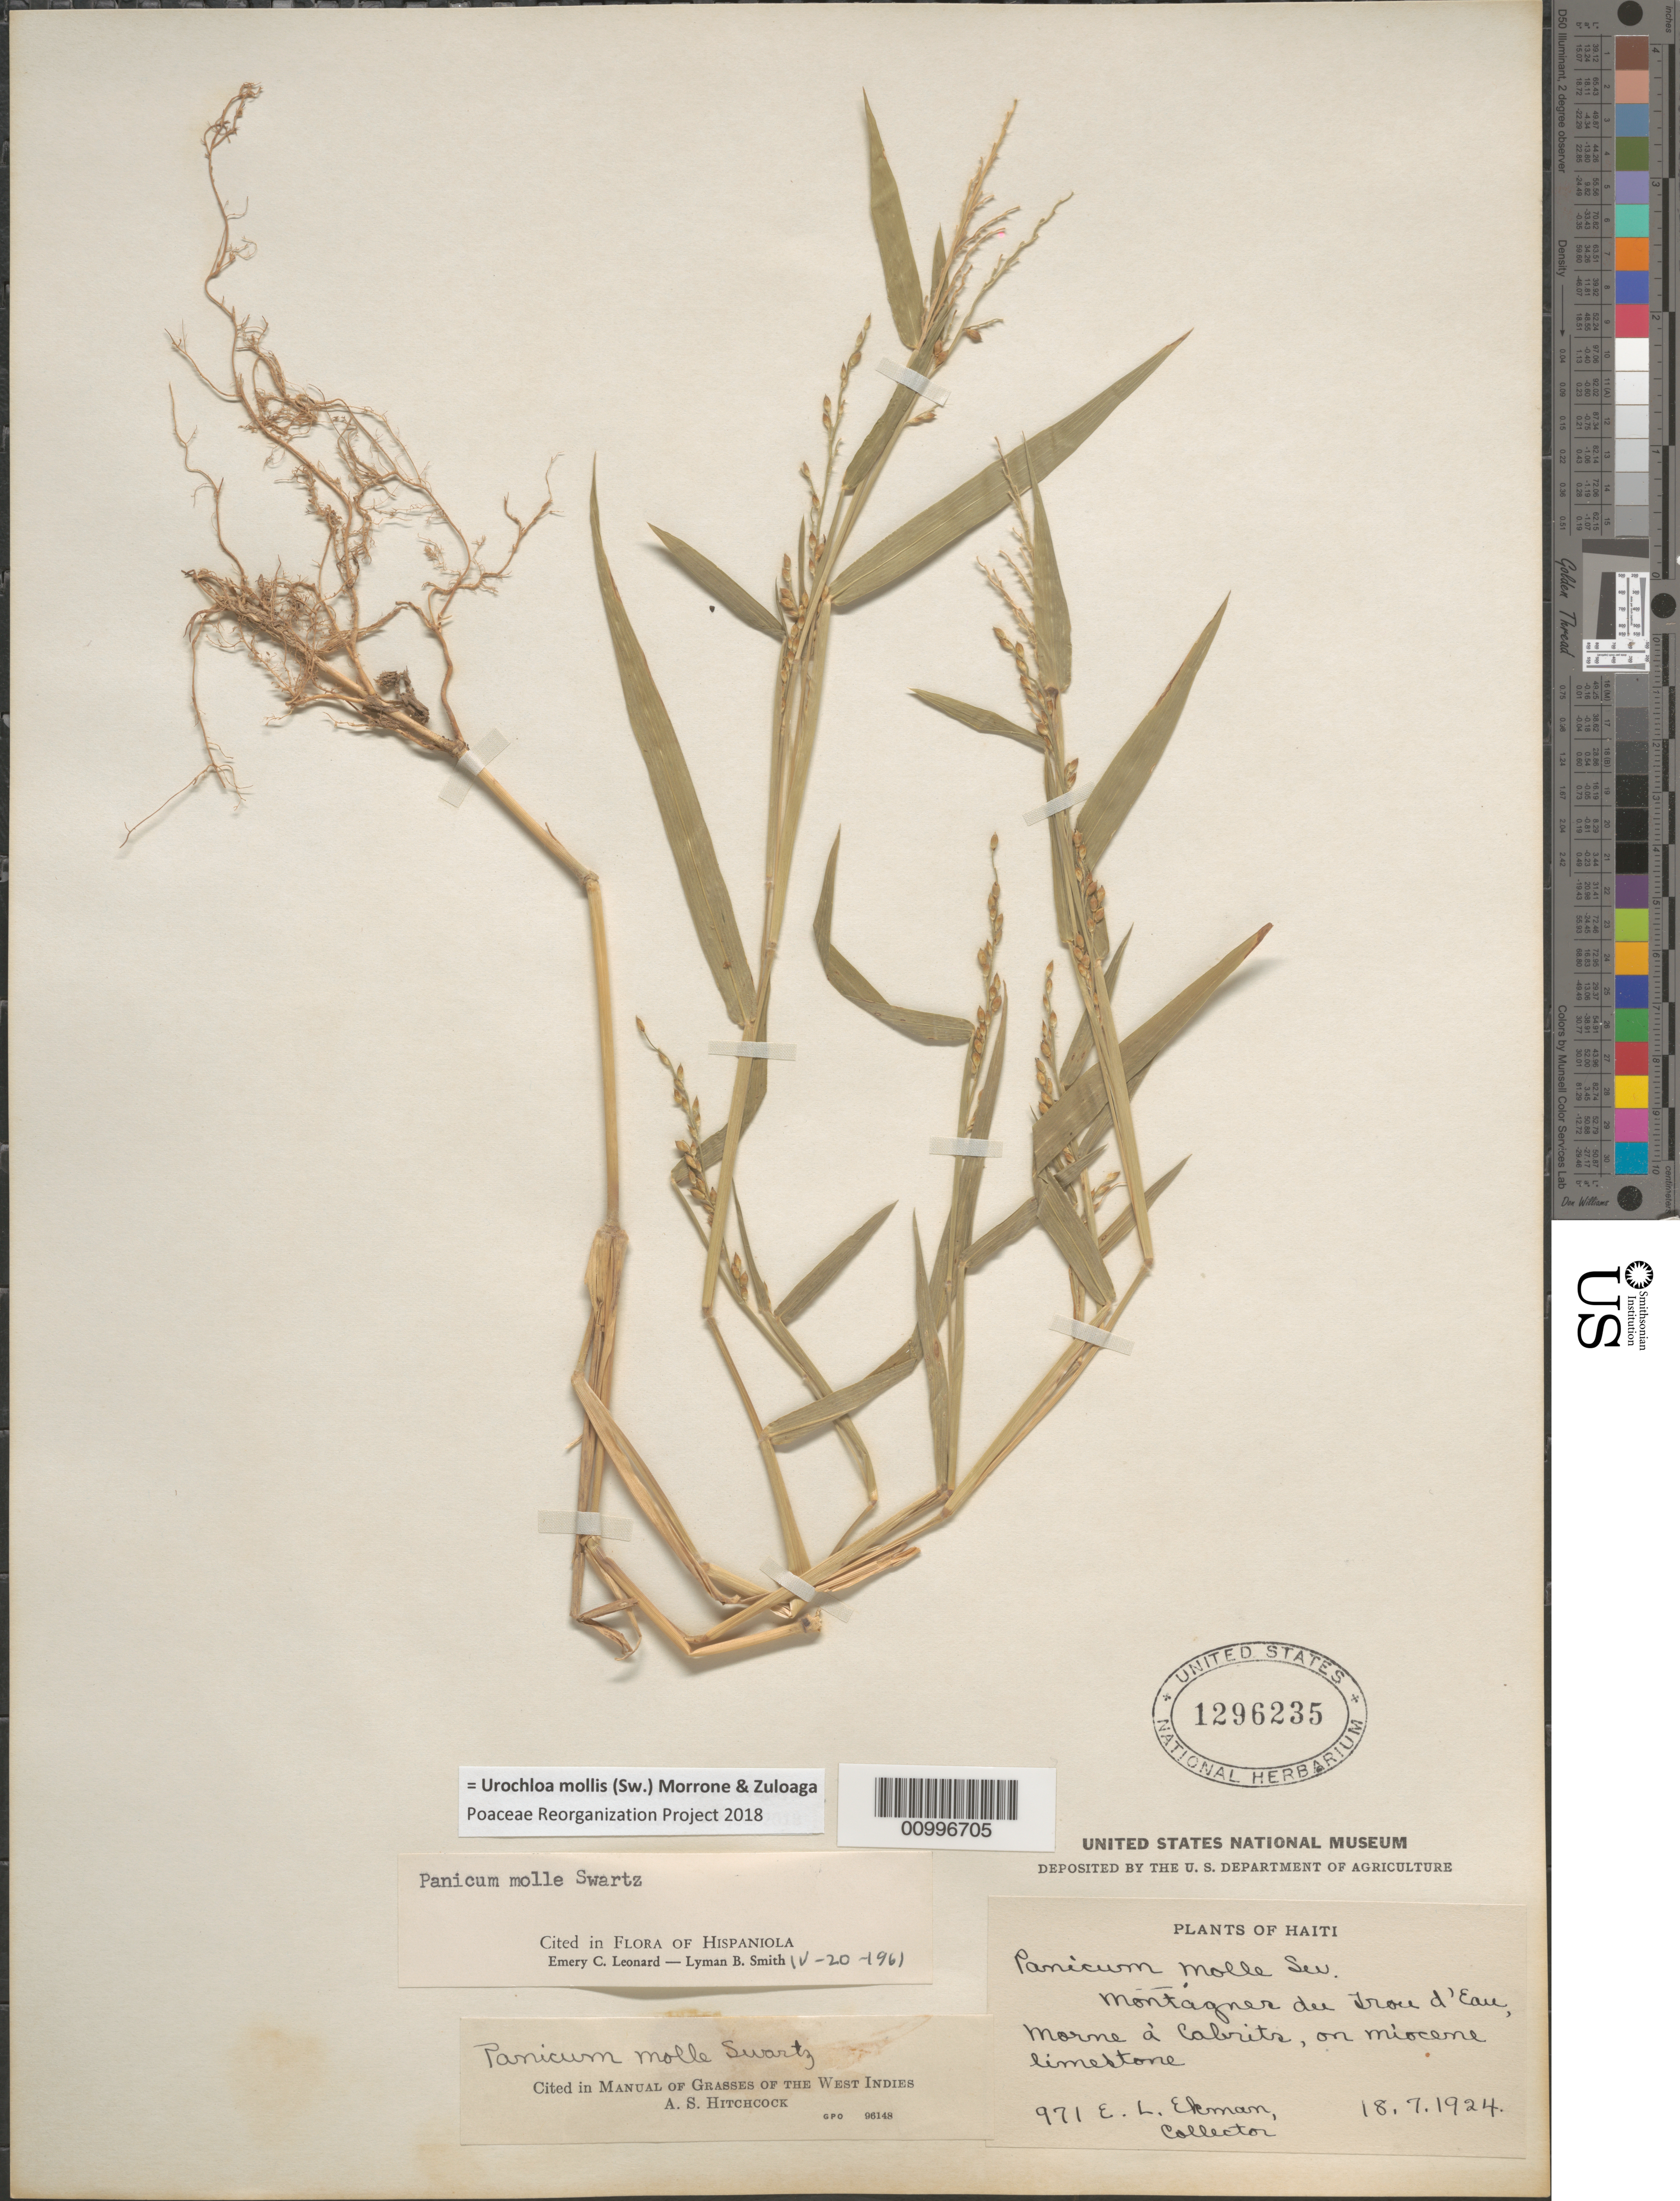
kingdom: Plantae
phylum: Tracheophyta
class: Liliopsida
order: Poales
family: Poaceae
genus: Brachiaria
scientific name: Brachiaria mollis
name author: (Sw.) Parodi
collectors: E. L. Ekman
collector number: H 971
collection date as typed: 18 Jul 1924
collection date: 1924-07-18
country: Haiti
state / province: Artibonite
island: Hispaniola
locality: Morne a Cabrite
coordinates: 0 N, 0 E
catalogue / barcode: US 1296235